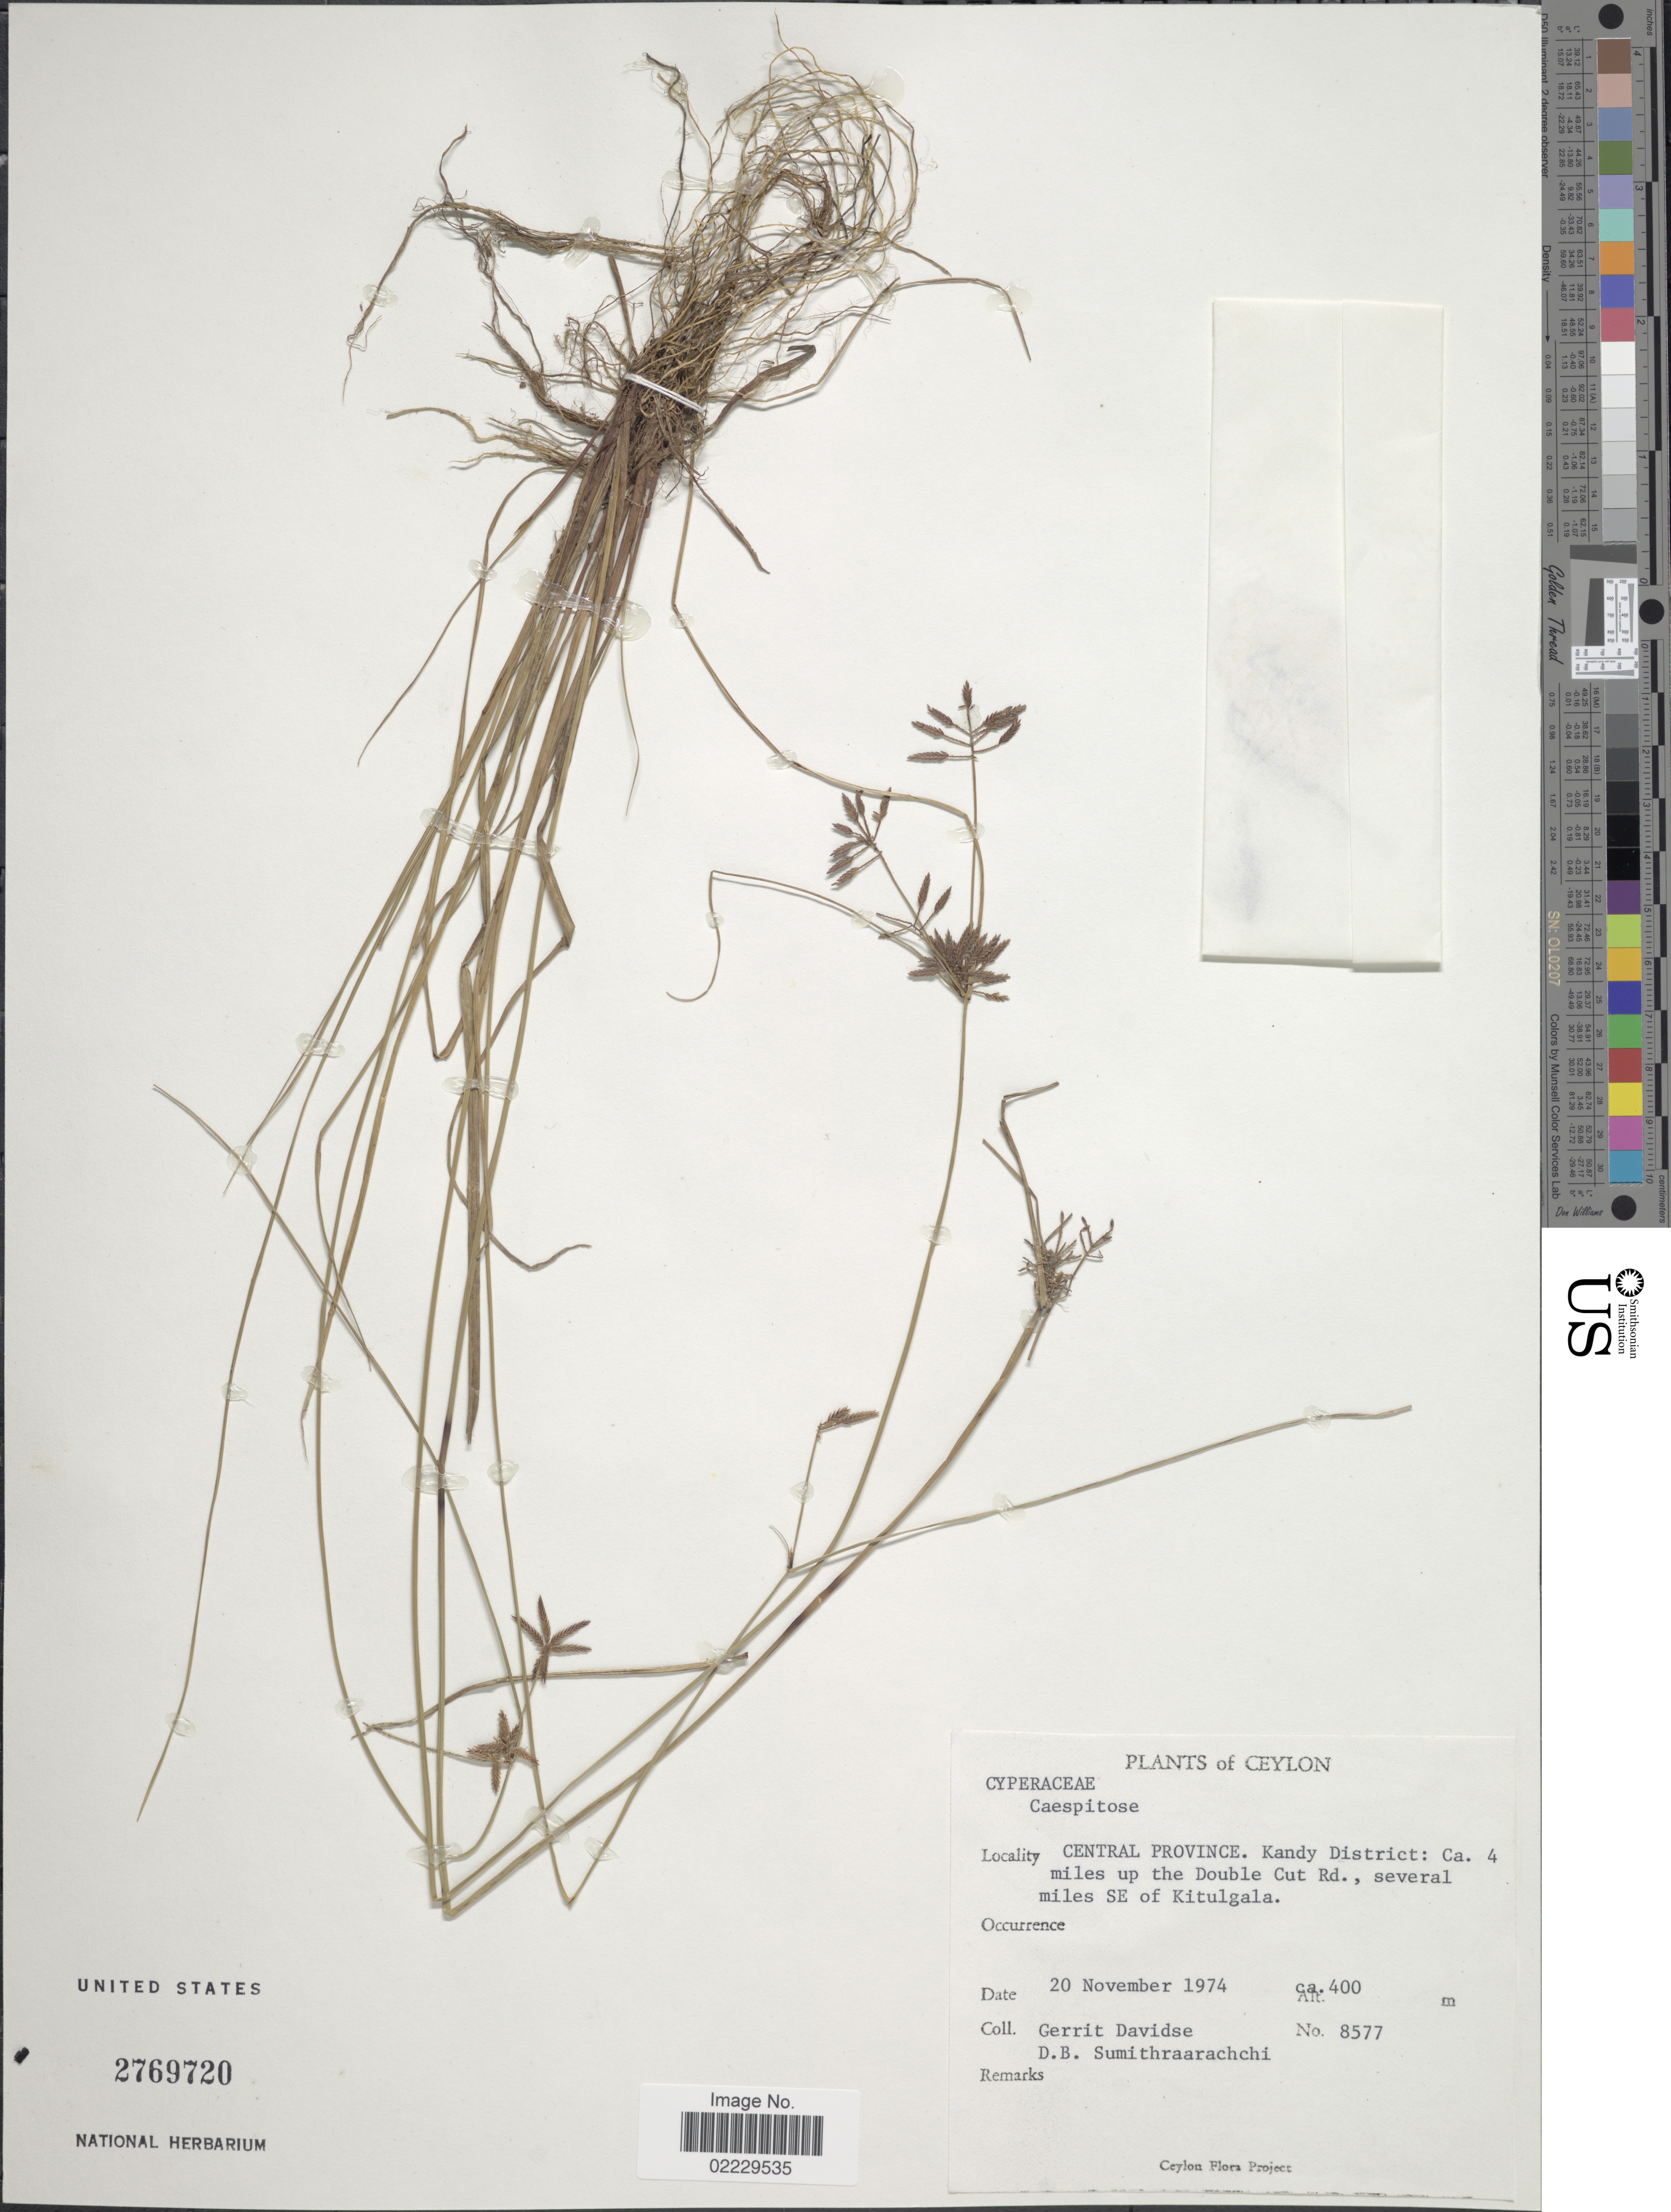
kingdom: Plantae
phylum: Tracheophyta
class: Liliopsida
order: Poales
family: Cyperaceae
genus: Cyperus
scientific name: Cyperus flavidus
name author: Retz.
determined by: Strong, Mark T., (BOT), Smithsonian Institution - National Museum of Natural History (UNITED STATES)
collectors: G. Davidse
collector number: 8577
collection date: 1974-11-20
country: Sri Lanka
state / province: Central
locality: Kandy District: Ca. 4 miles up the Double Cut Rd., Several miles SE of Kitulgala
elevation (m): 400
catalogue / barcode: US 2769720